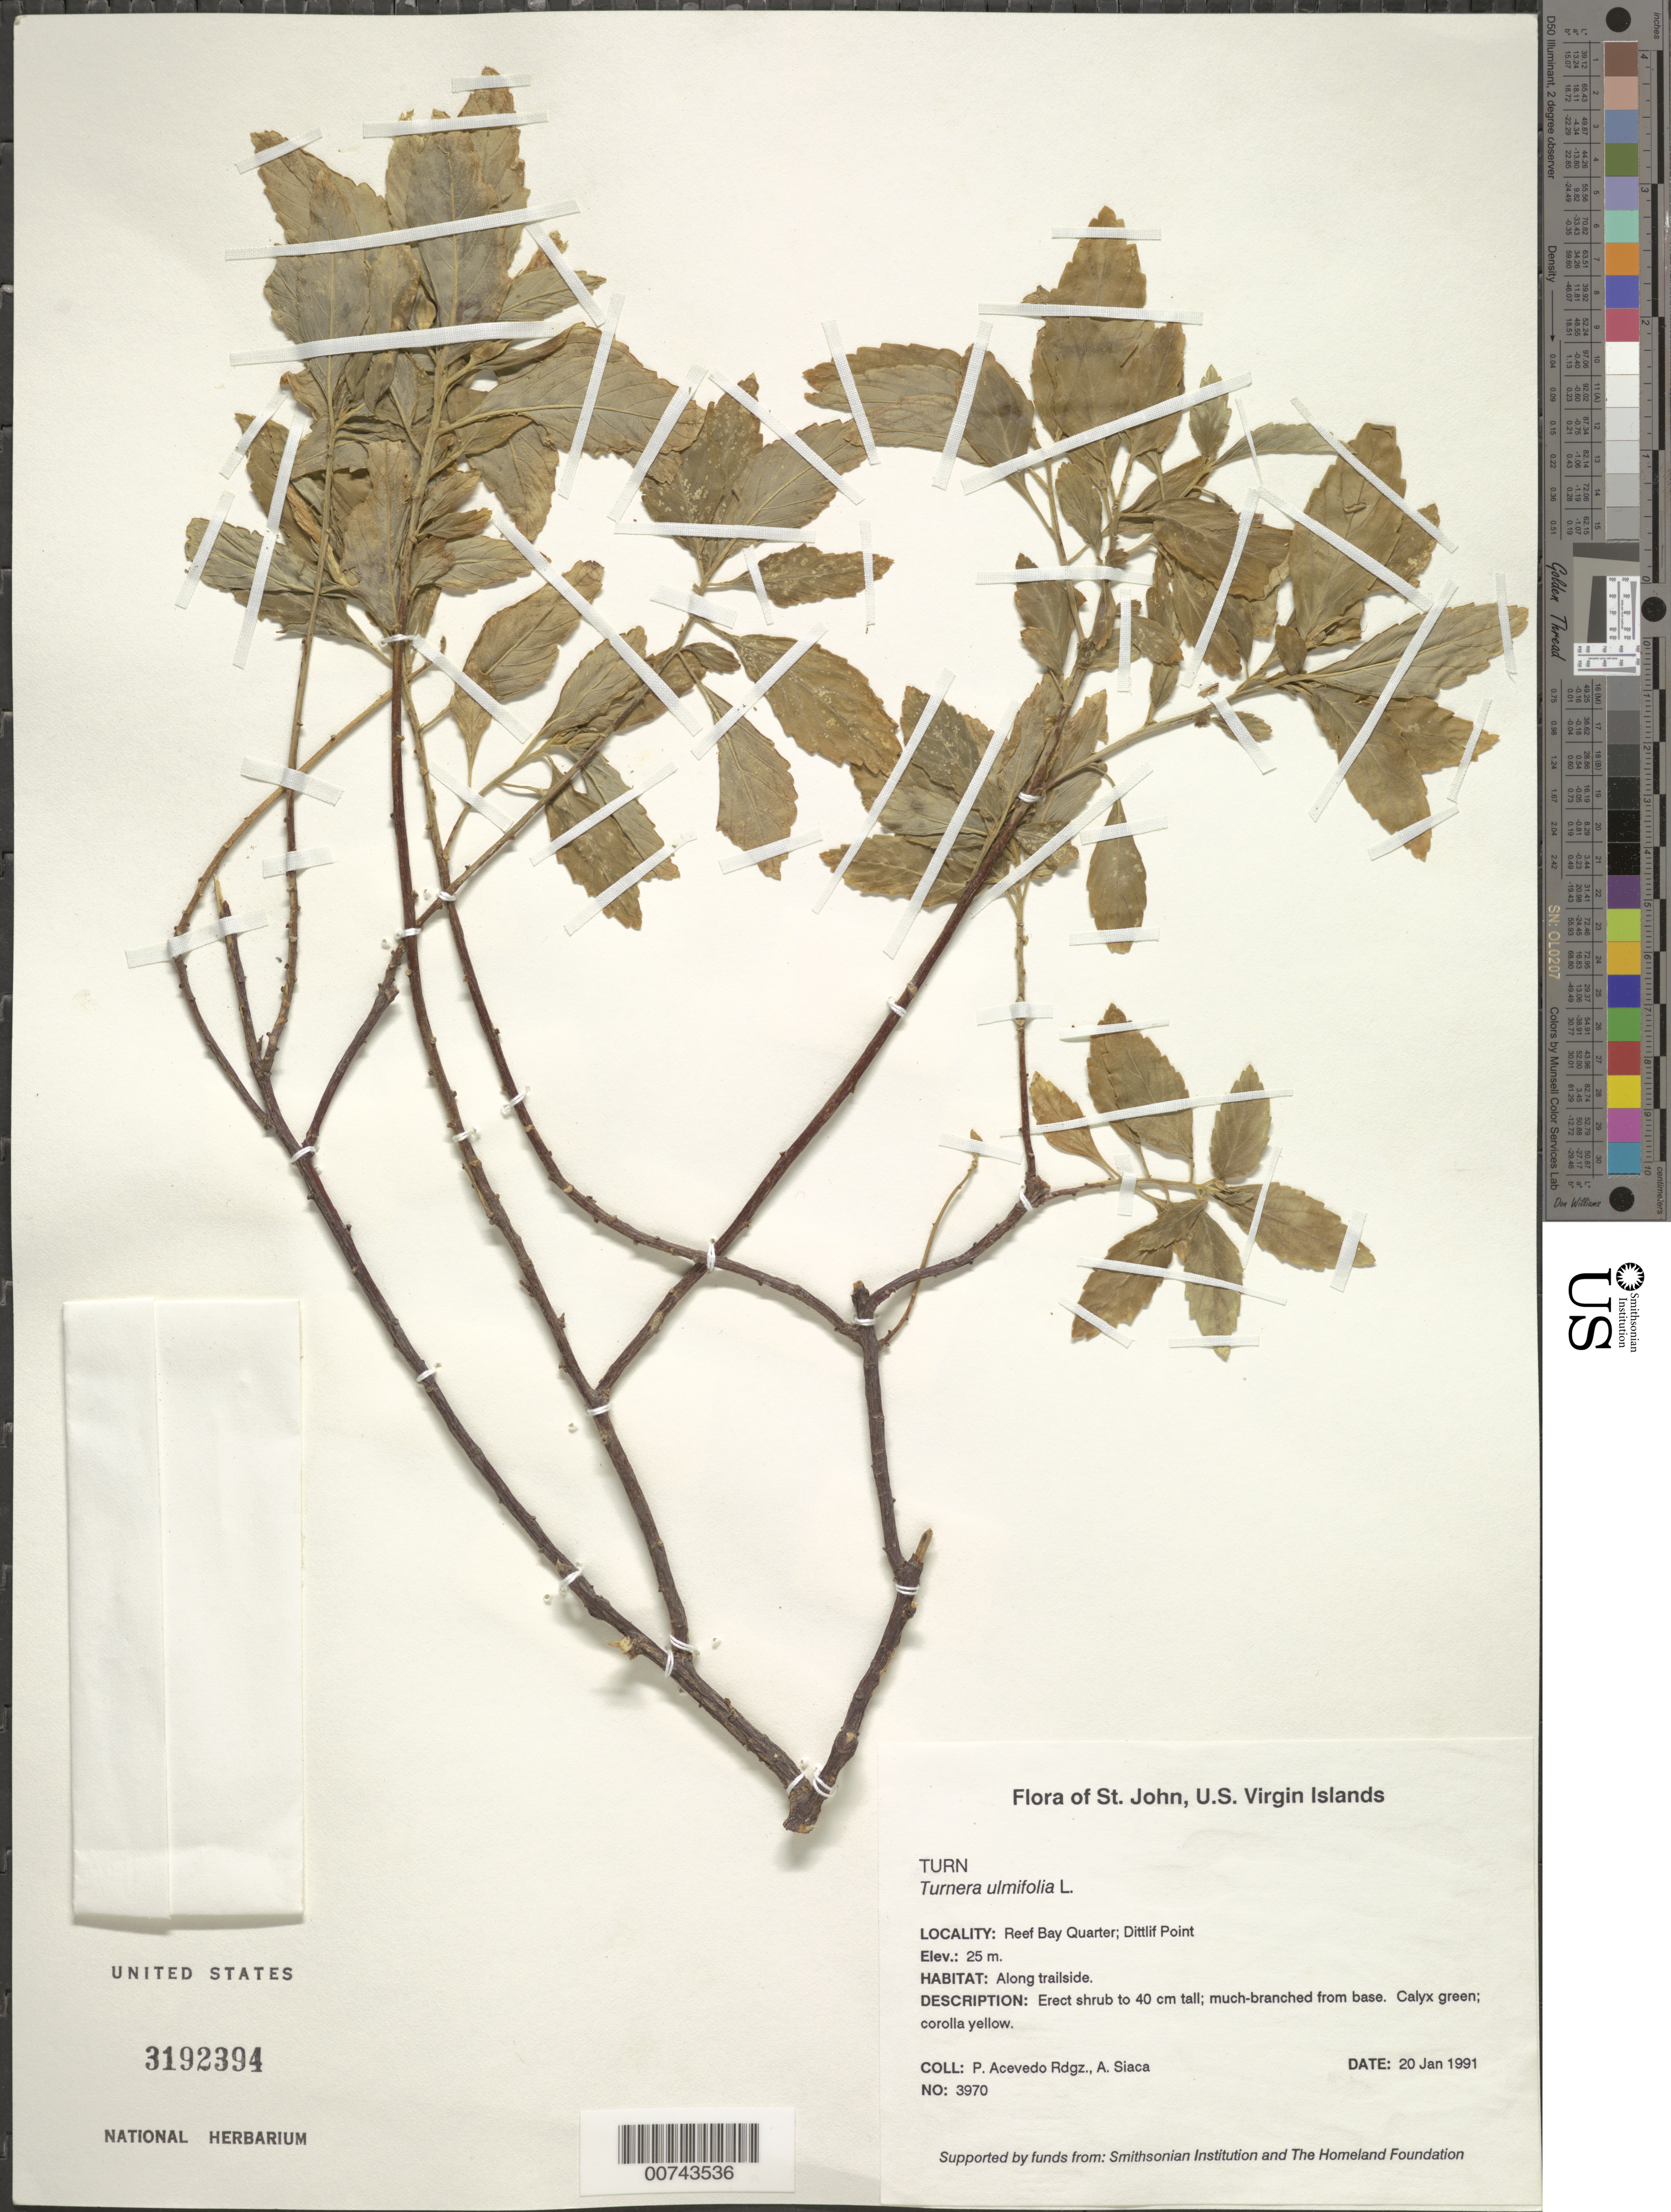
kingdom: Plantae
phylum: Tracheophyta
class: Magnoliopsida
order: Malpighiales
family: Turneraceae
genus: Turnera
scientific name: Turnera ulmifolia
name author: L.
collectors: P. Acevedo-Rodr. & A. Siaca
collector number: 3970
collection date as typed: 20 Jan 1991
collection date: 1991-01-20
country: U.S. Virgin Islands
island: St. John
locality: Reef Bay Quarter; Dittlif Point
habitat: Along trailside.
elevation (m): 25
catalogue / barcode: US 3192394